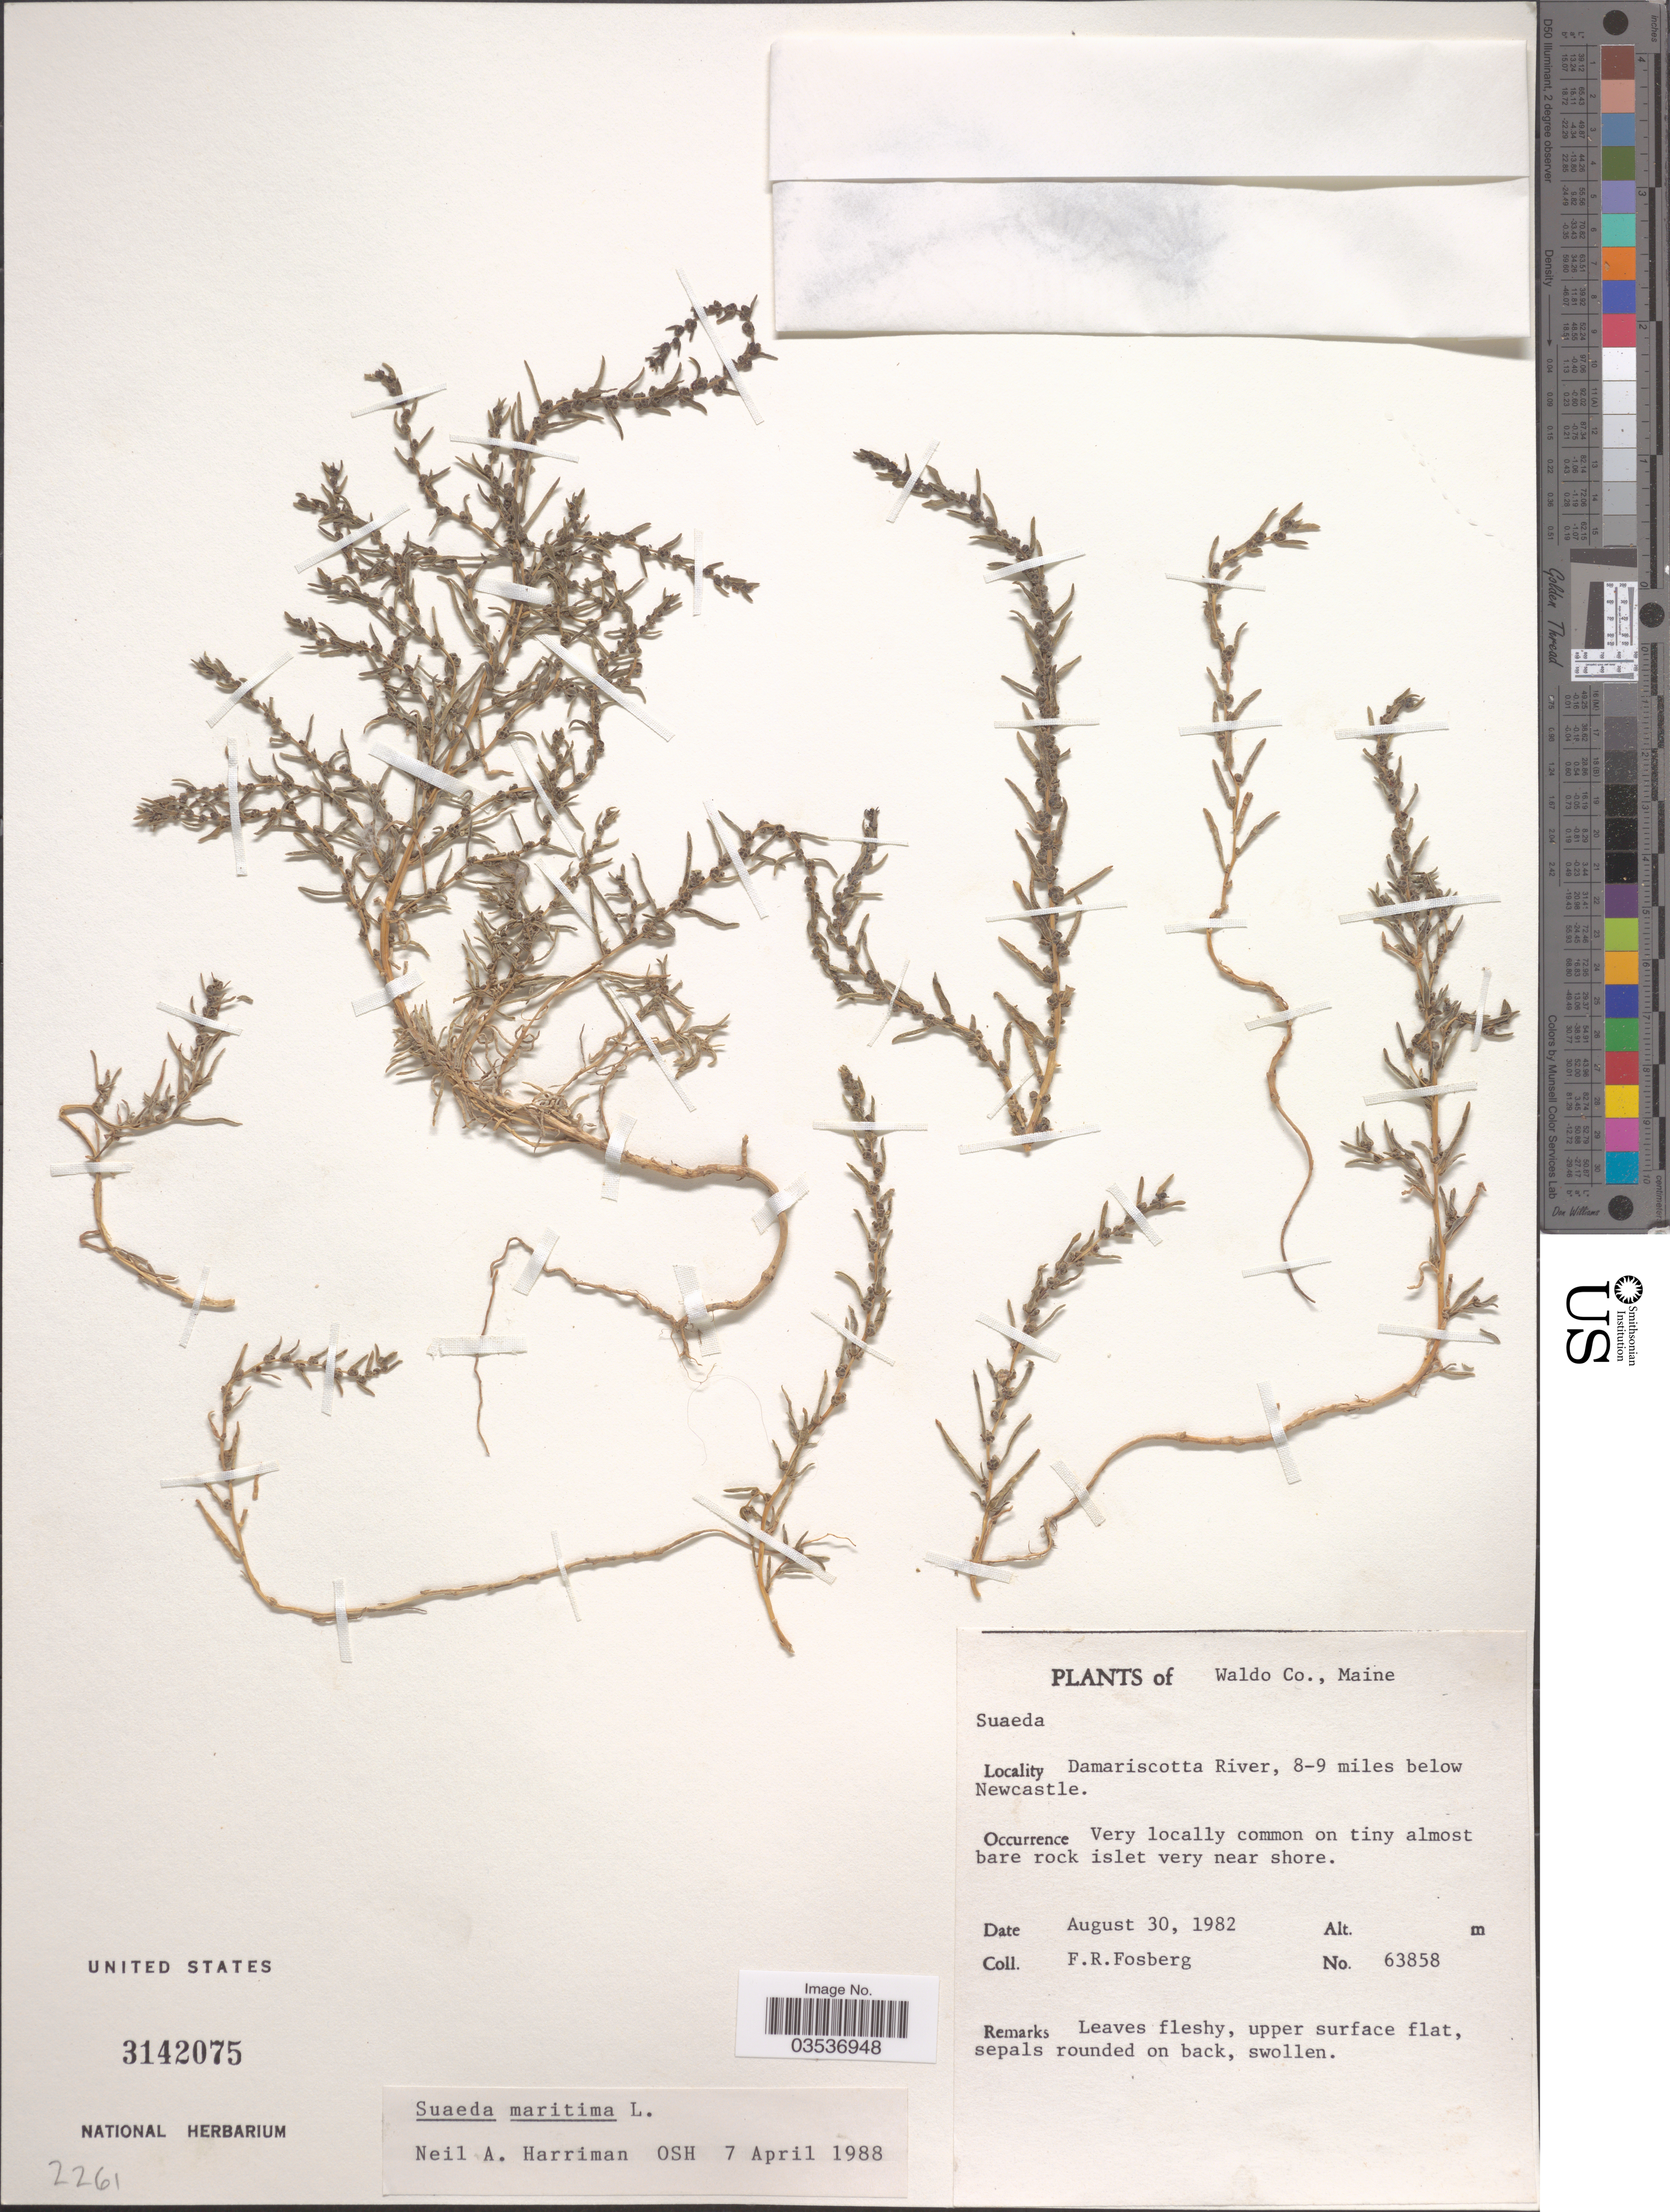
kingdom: Plantae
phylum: Tracheophyta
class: Magnoliopsida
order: Caryophyllales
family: Amaranthaceae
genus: Suaeda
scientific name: Suaeda maritima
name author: (L.) Dumort.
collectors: F. R. Fosberg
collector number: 63858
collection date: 1985-08-30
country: United States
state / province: Maine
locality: Waldo Co. Damariscotta River, 8-9 miles below Newcastle.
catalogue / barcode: US 3142075